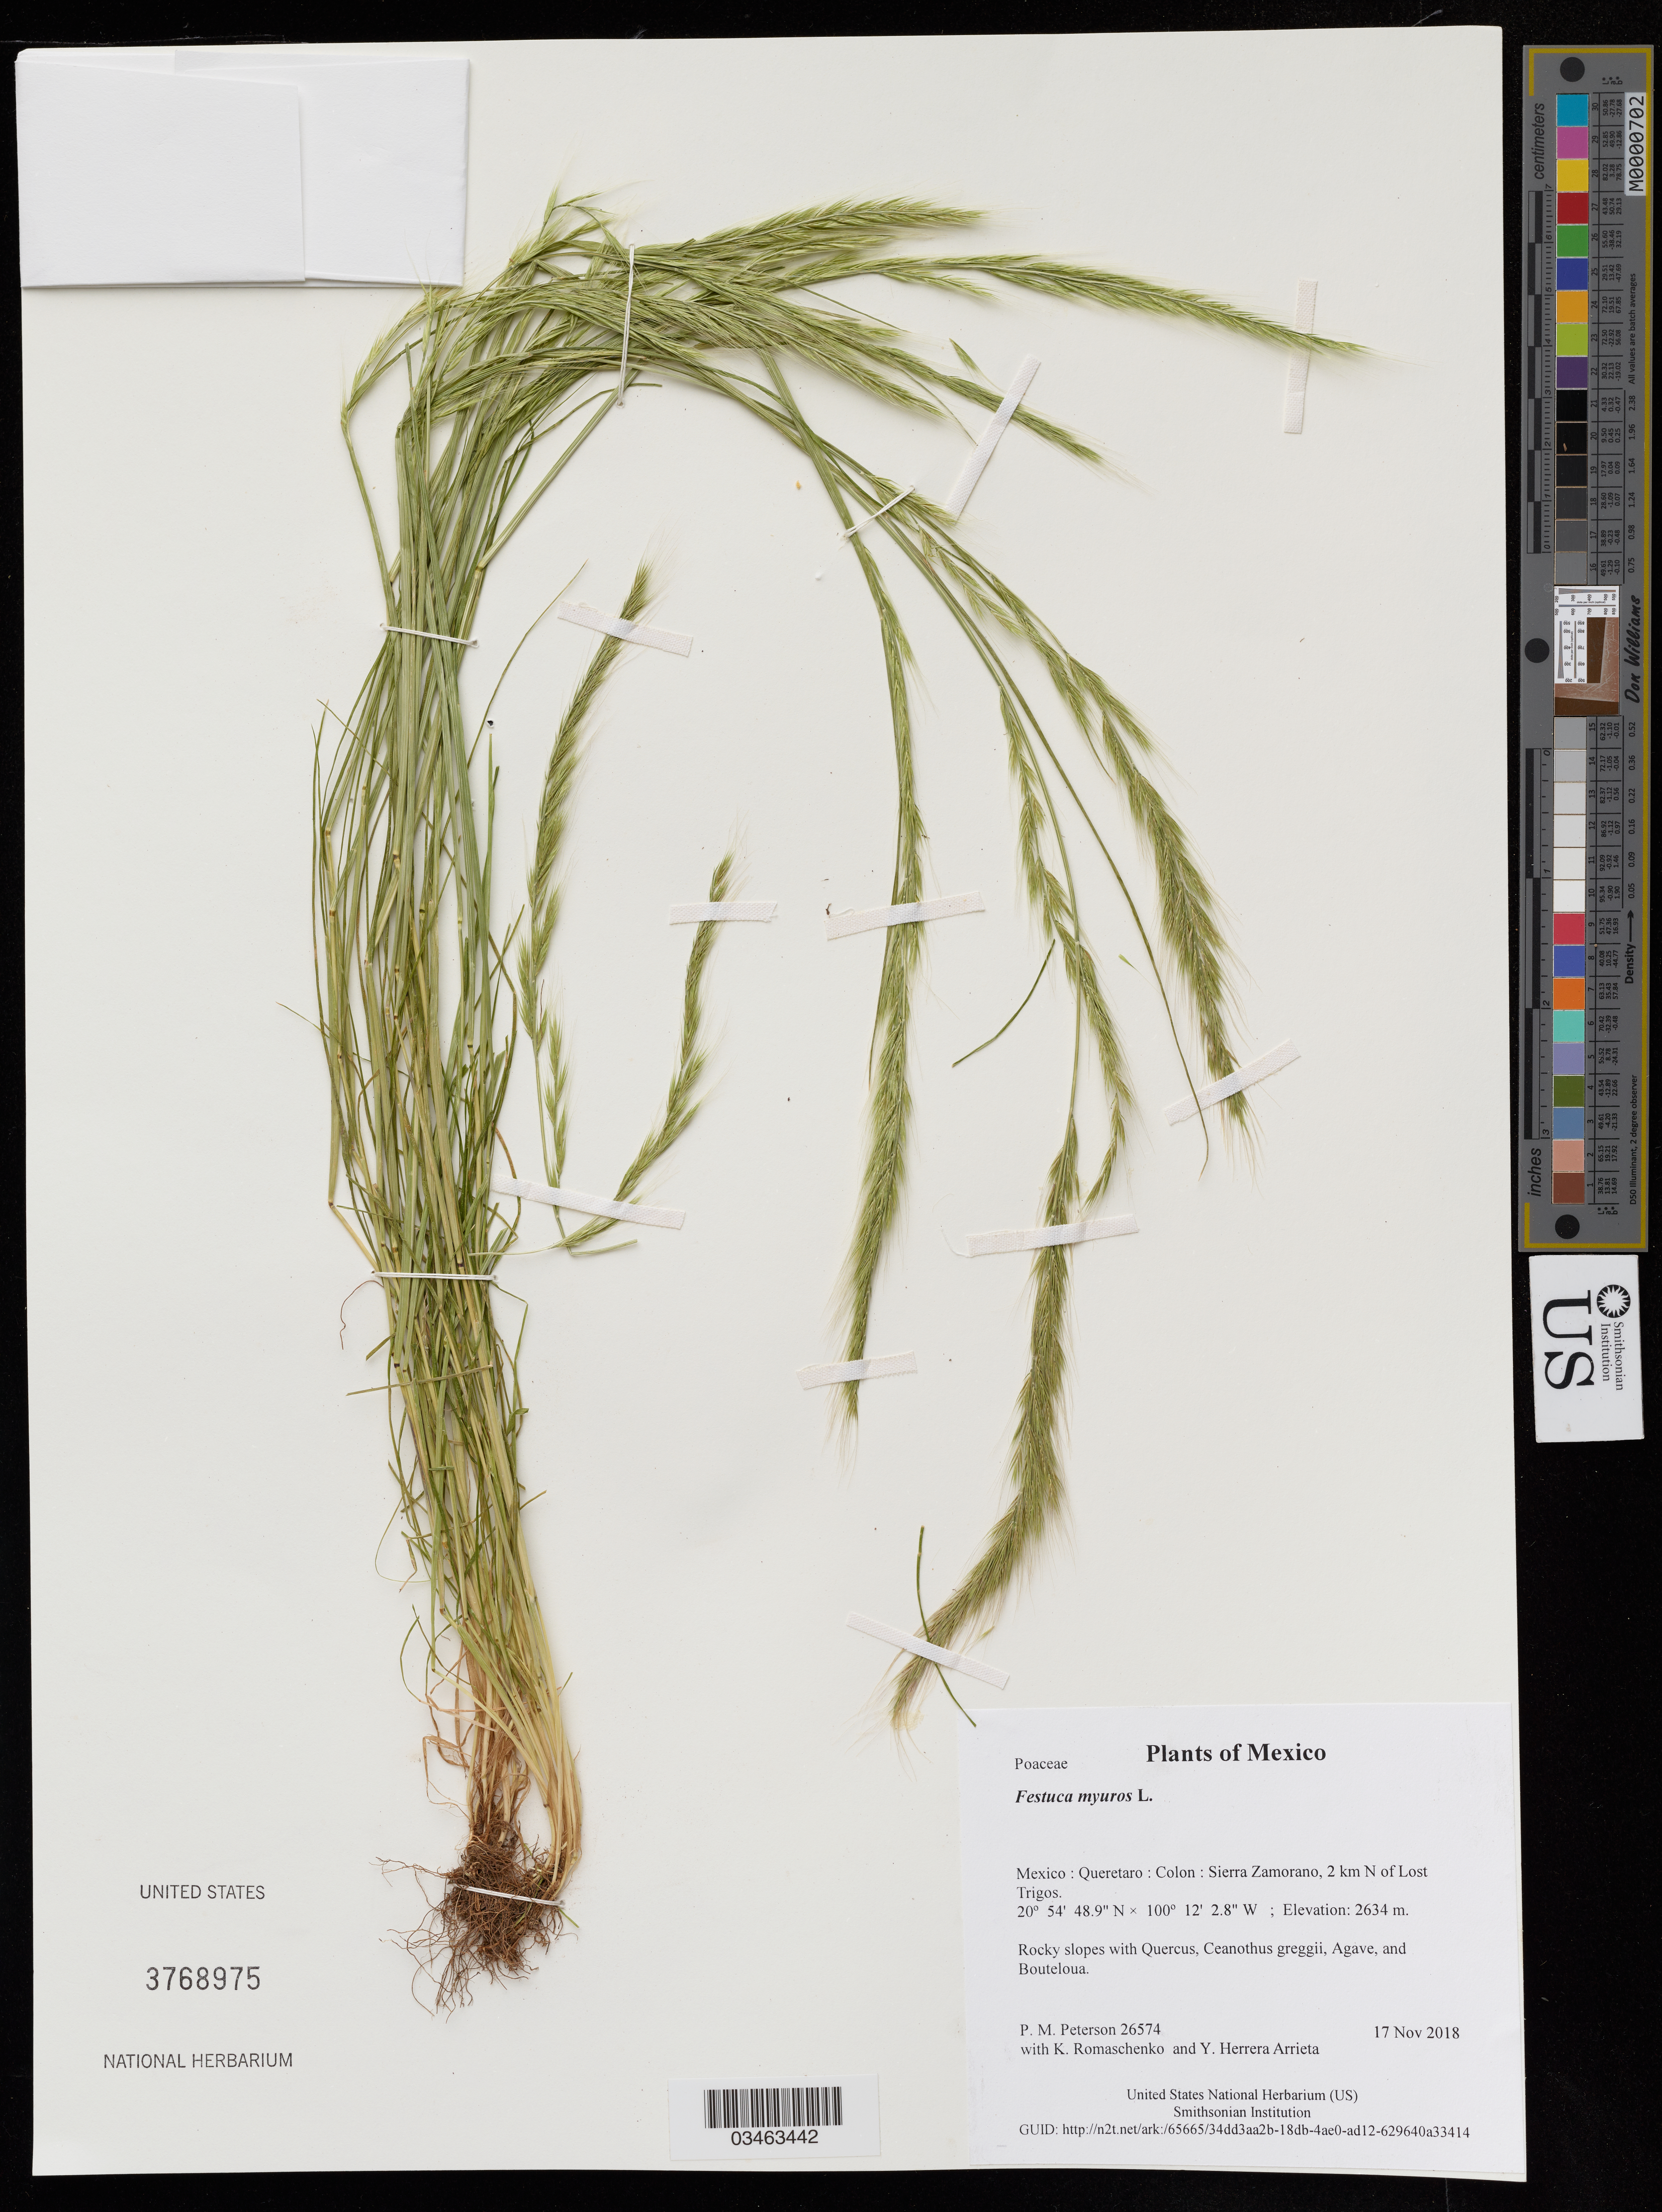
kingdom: Plantae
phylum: Tracheophyta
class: Liliopsida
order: Poales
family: Poaceae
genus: Festuca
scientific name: Festuca myuros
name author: L.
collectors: P. M. Peterson, K. Romaschenko & Y. Herrera Arrieta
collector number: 26574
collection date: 2018-11-17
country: Mexico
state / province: Queretaro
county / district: Colon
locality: Sierra Zamorano, 2 km N of Lost Trigos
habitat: Rocky slopes with Quercus, Ceanothus greggii, Agave, and Bouteloua.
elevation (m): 2634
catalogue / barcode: US 3768975